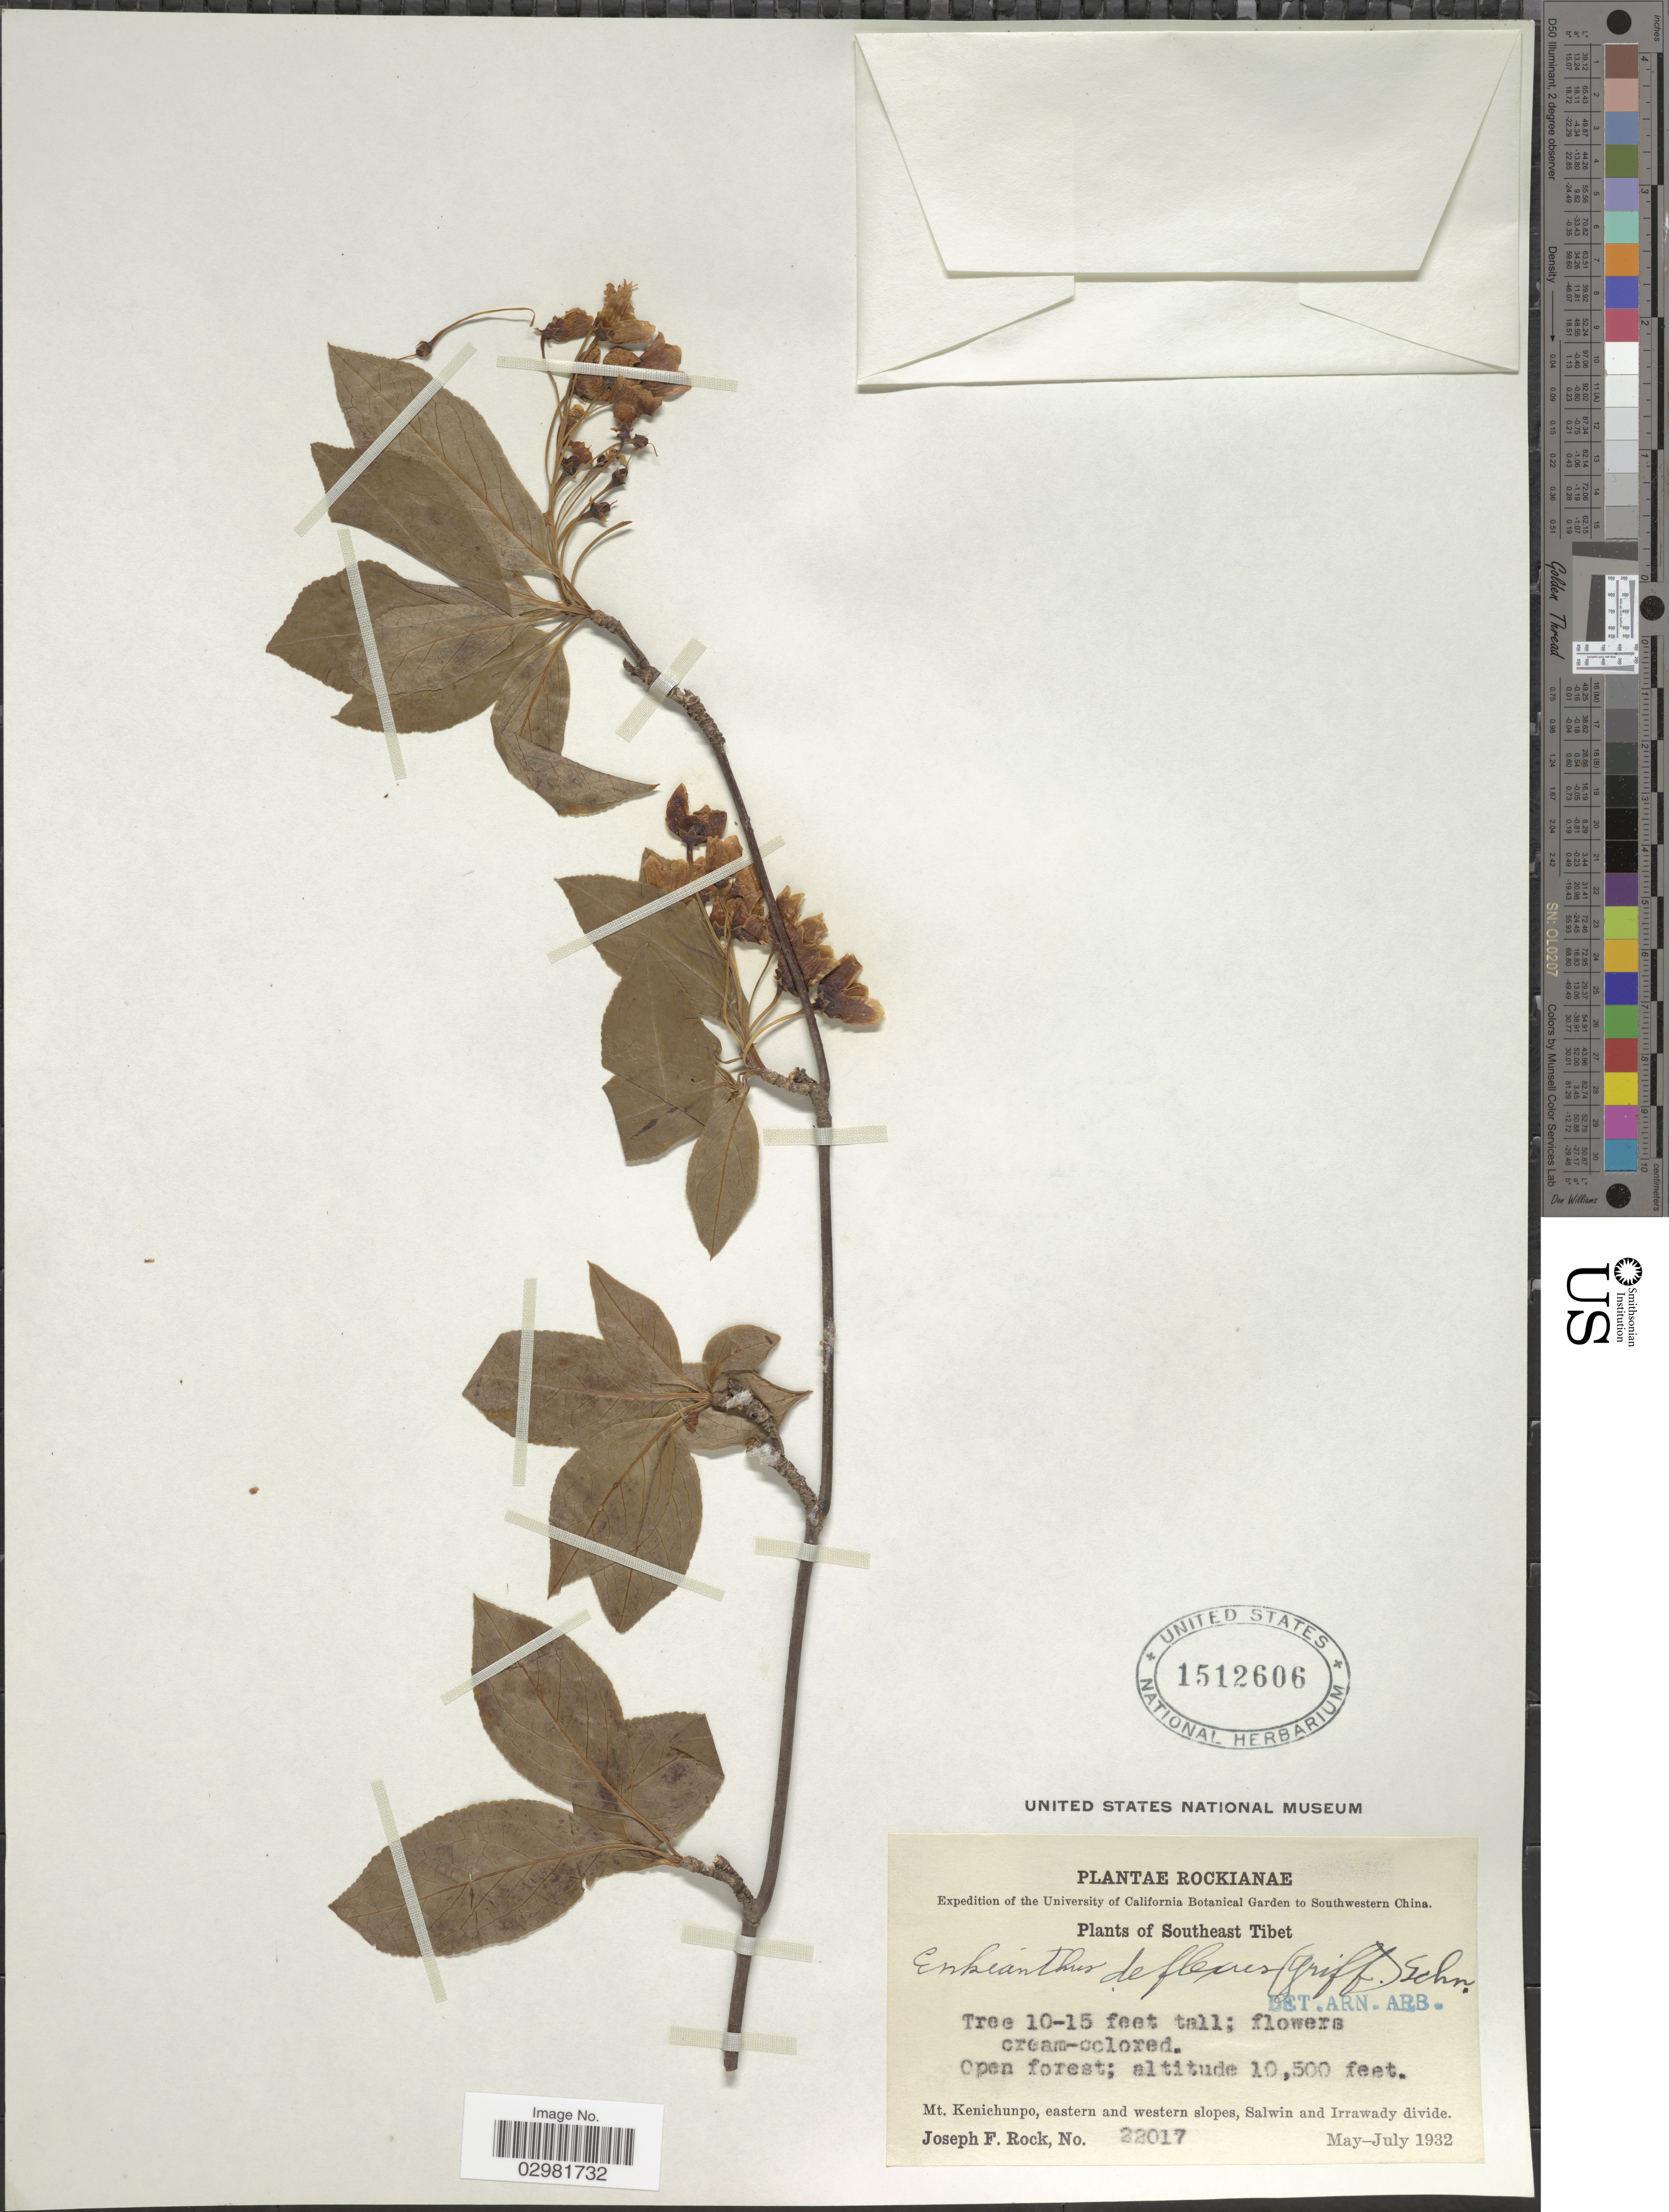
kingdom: Plantae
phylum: Tracheophyta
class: Magnoliopsida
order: Ericales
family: Ericaceae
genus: Enkianthus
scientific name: Enkianthus deflexus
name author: (Griff.) C.K. Schneid.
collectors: J. F. Rock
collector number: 22017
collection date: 1932-05/1932-07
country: China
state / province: Xizang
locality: Southwestern China. Southeast Tibet. Mt. Kenichunpo, eastern and western slopes, Salwin and Irrawady divide.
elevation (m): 3200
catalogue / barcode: US 1512606